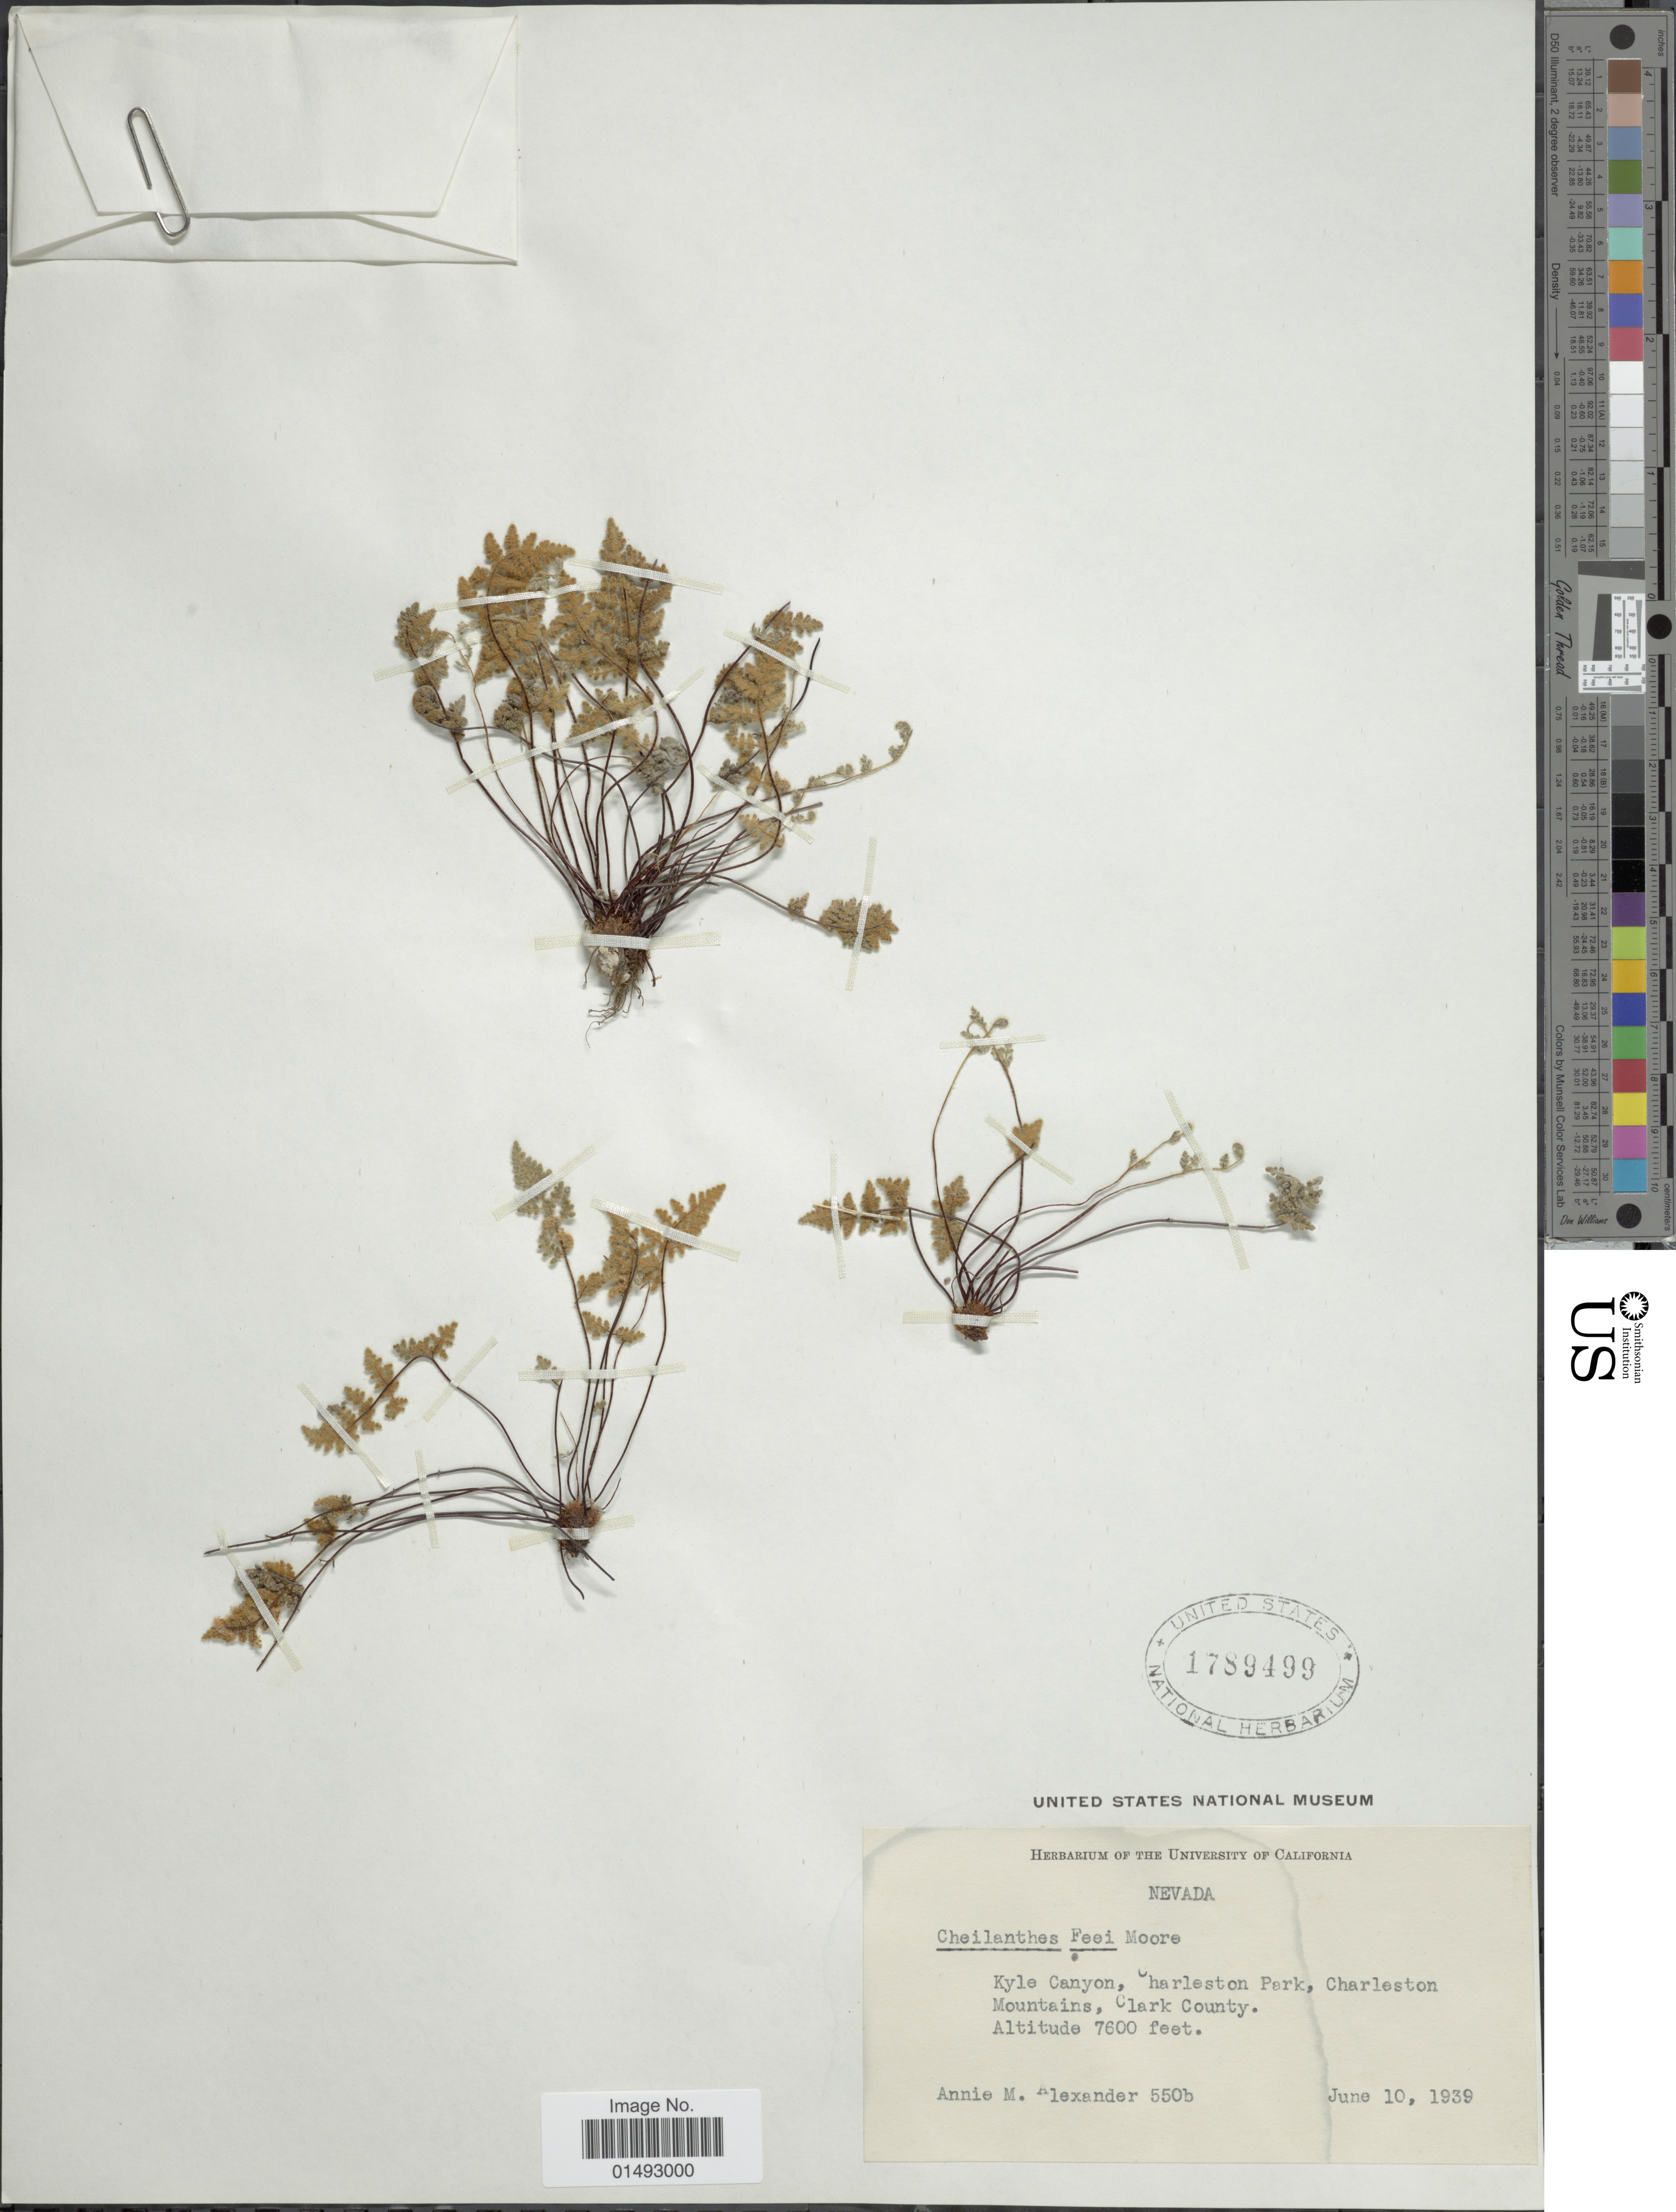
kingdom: Plantae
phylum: Tracheophyta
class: Polypodiopsida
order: Polypodiales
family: Pteridaceae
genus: Myriopteris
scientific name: Myriopteris gracilis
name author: Fée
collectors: A. M. Alexander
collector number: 550b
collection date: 1939-06-10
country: United States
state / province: Nevada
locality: Kyle Canyon, Charleston Park, Charleston Mountains, Clark County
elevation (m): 2316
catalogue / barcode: US 1789499